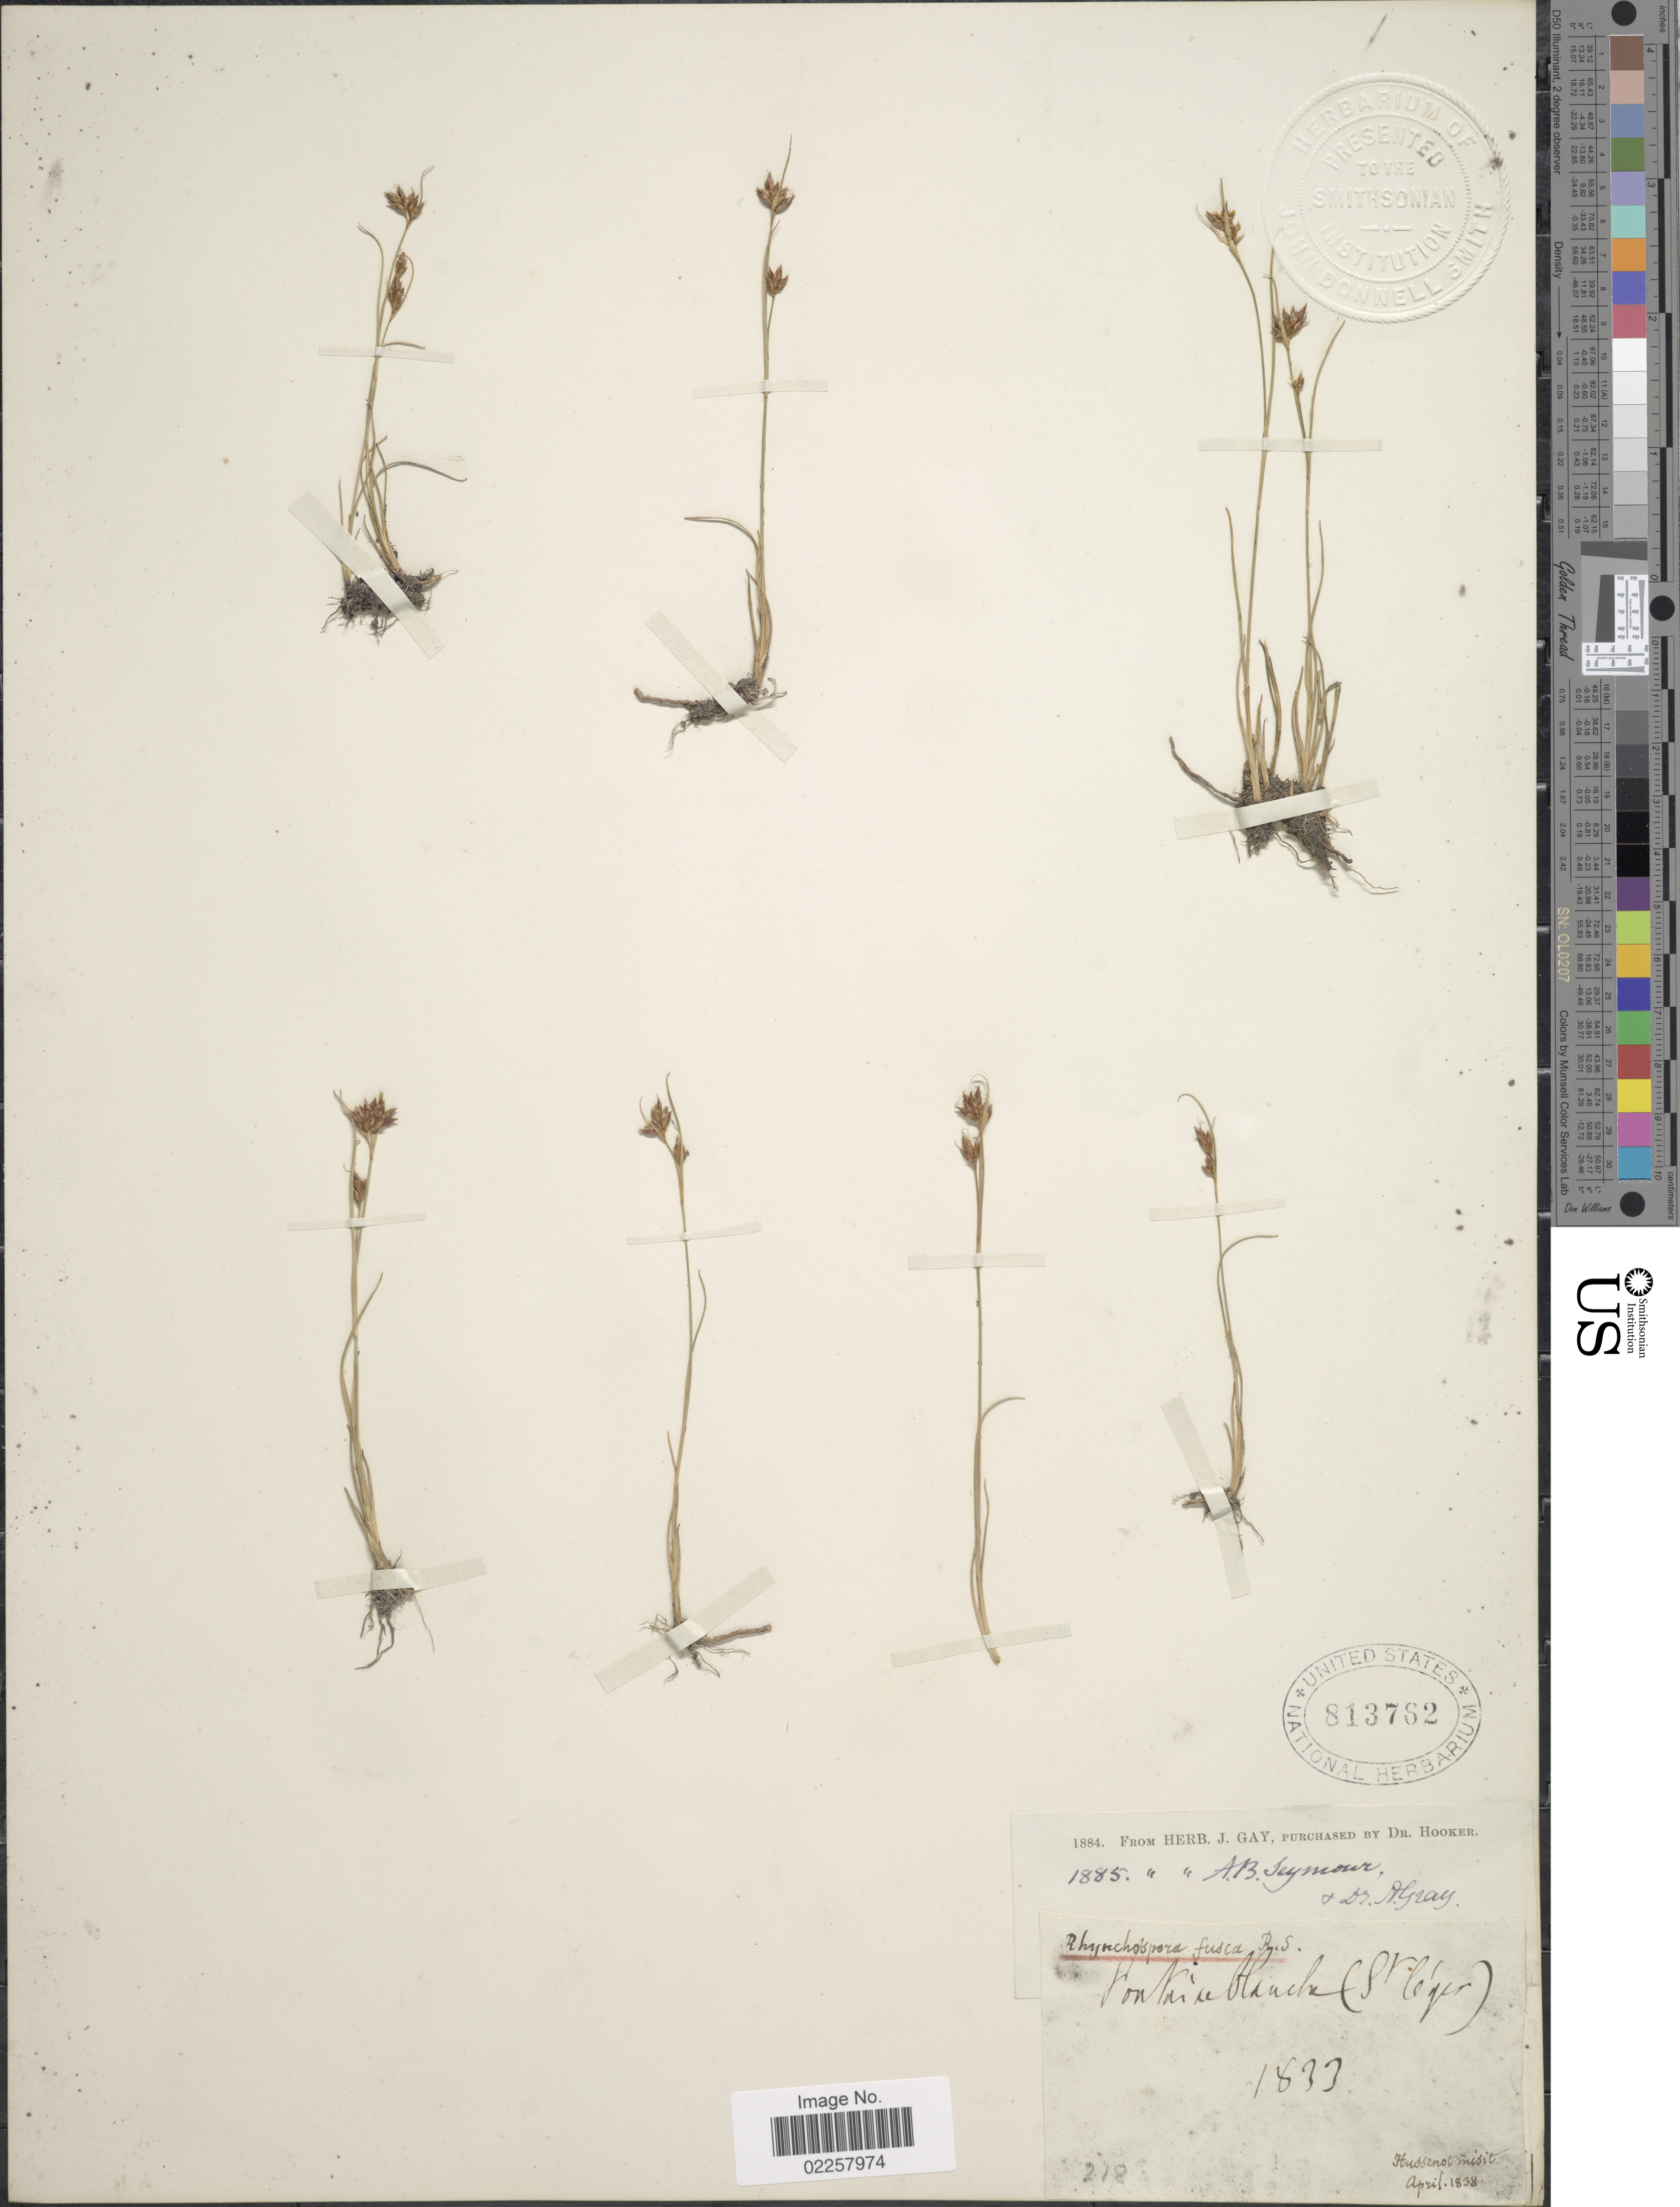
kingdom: Plantae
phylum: Tracheophyta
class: Liliopsida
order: Poales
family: Cyperaceae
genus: Rhynchospora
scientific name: Rhynchospora fusca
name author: (L.) W.T. Aiton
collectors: Hussenot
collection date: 1838-04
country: France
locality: Fontaine Blanche (St. Leger)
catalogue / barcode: US 813762